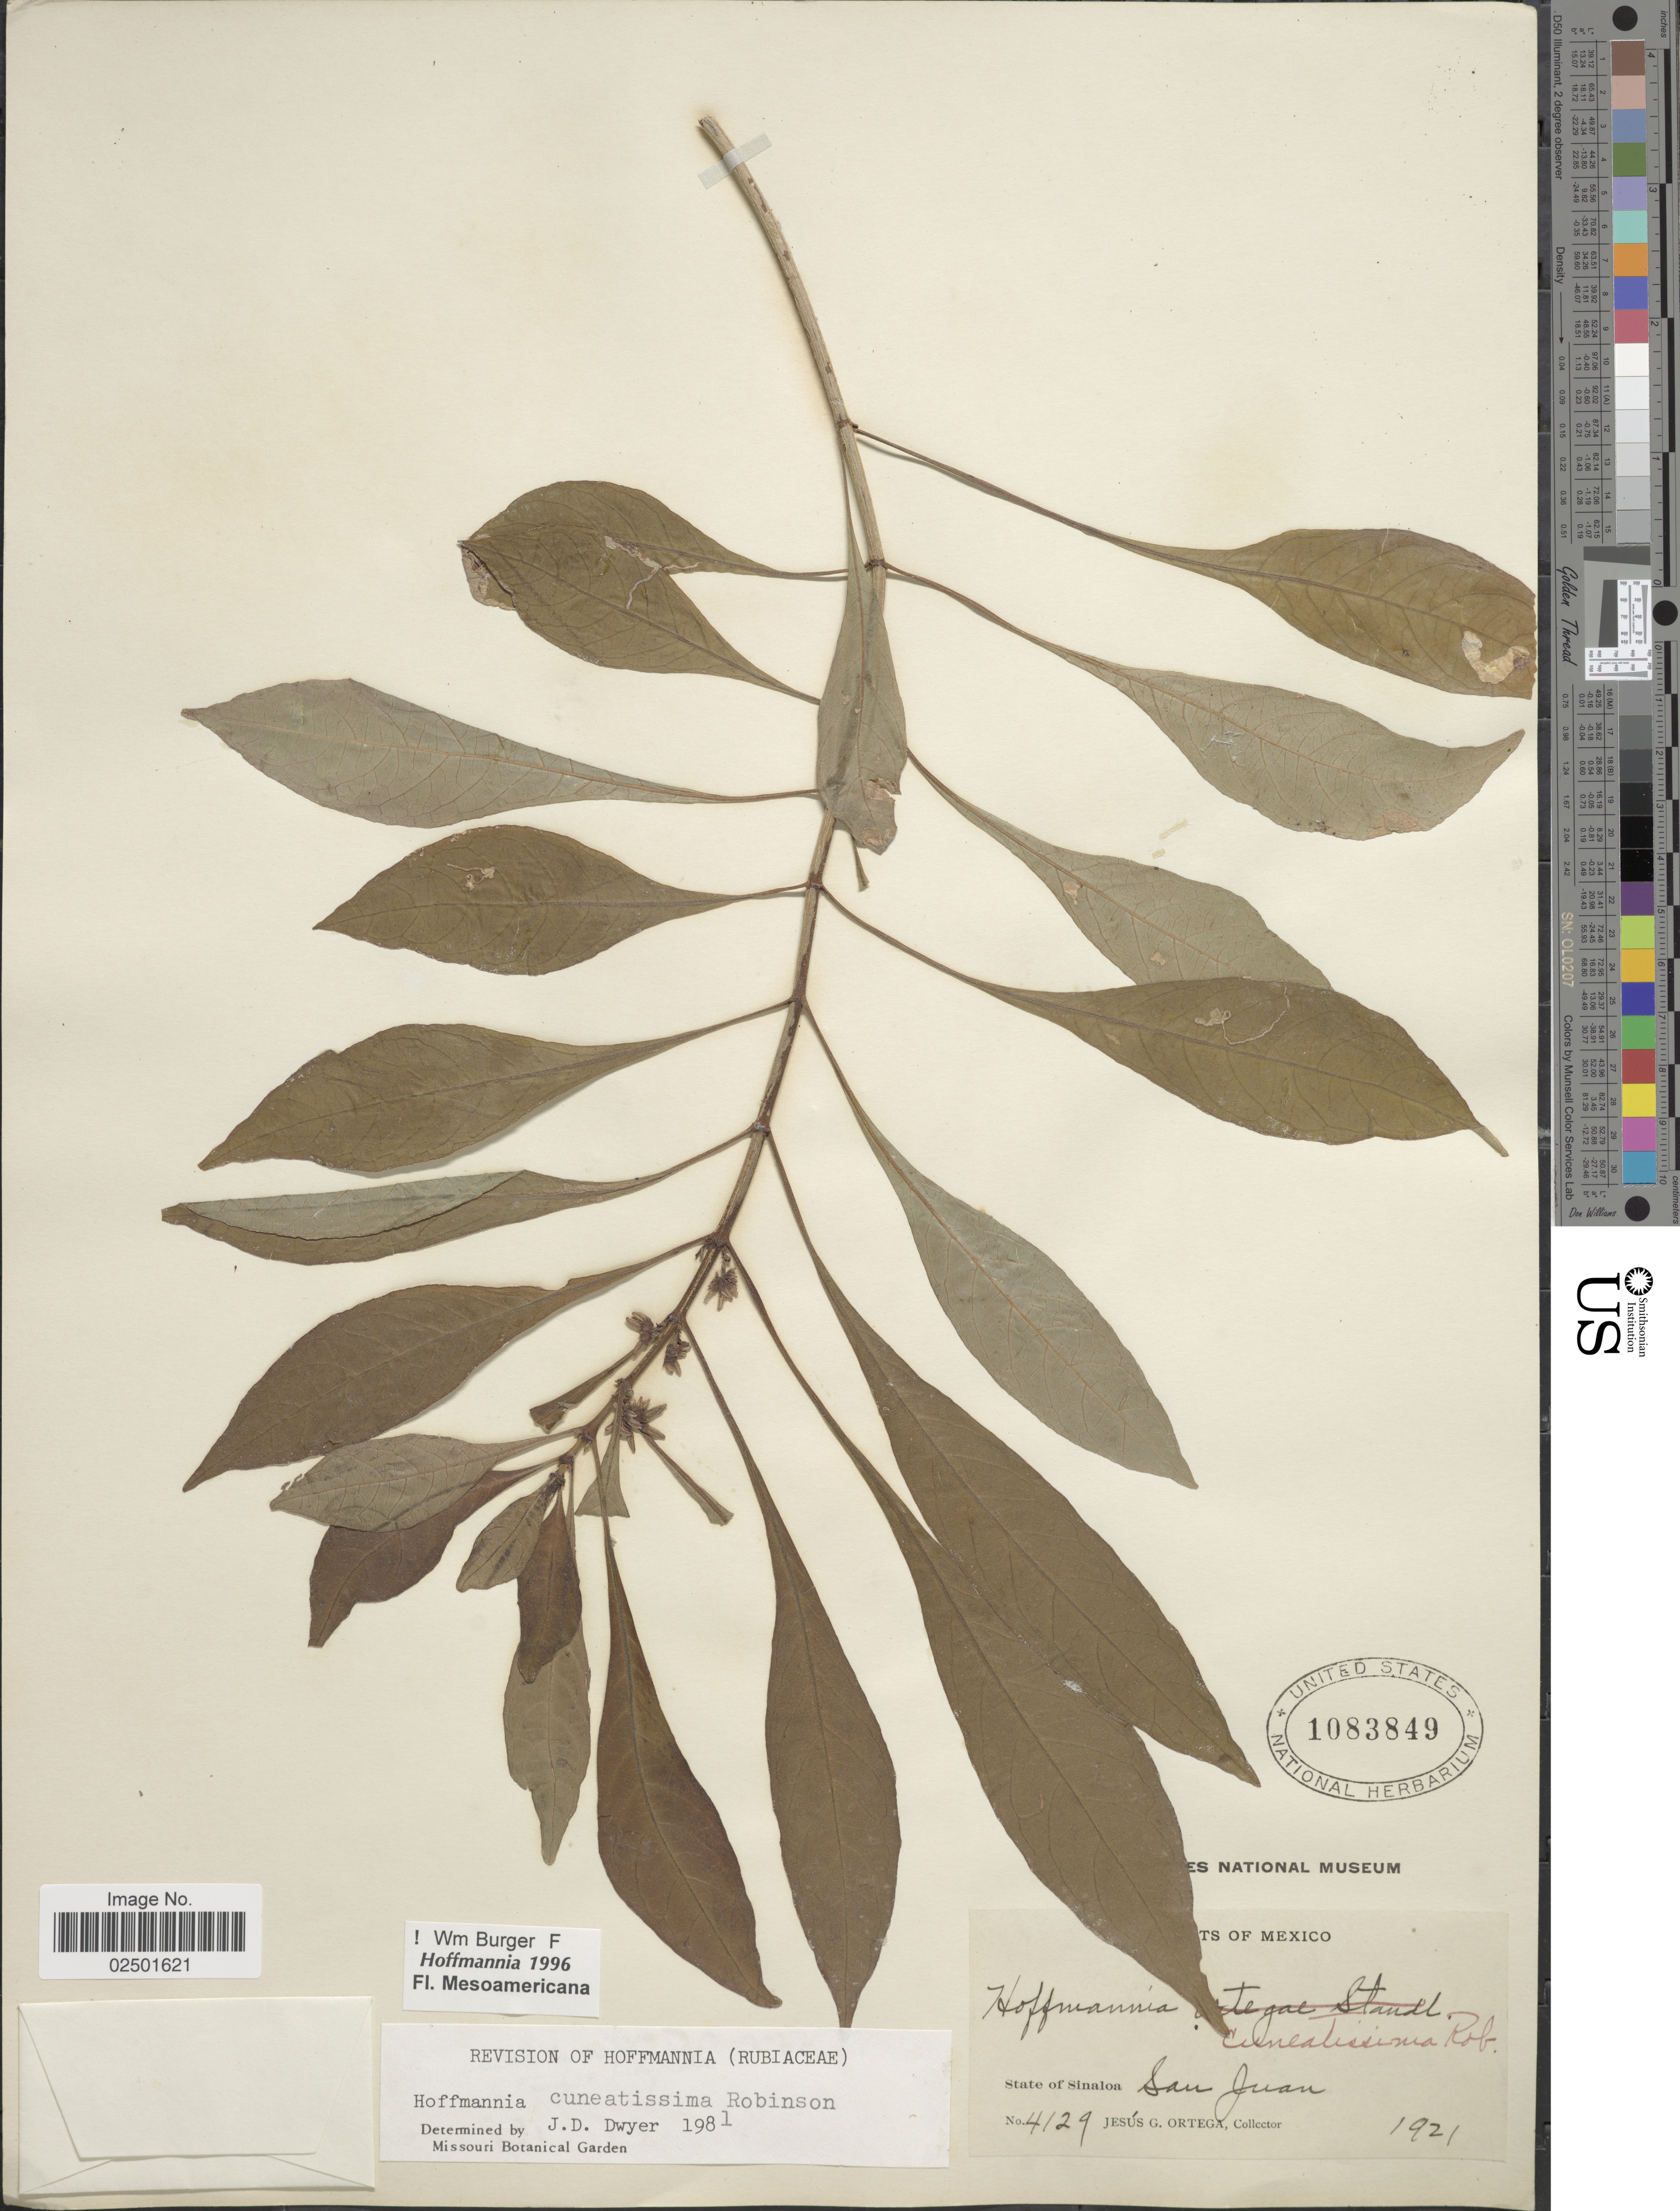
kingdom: Plantae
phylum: Tracheophyta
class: Magnoliopsida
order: Gentianales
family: Rubiaceae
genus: Hoffmannia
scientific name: Hoffmannia cuneatissima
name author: B.L. Rob.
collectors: J. Ortega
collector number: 4129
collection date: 1921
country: Mexico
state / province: Sinaloa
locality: San Juan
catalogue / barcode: US 1083849